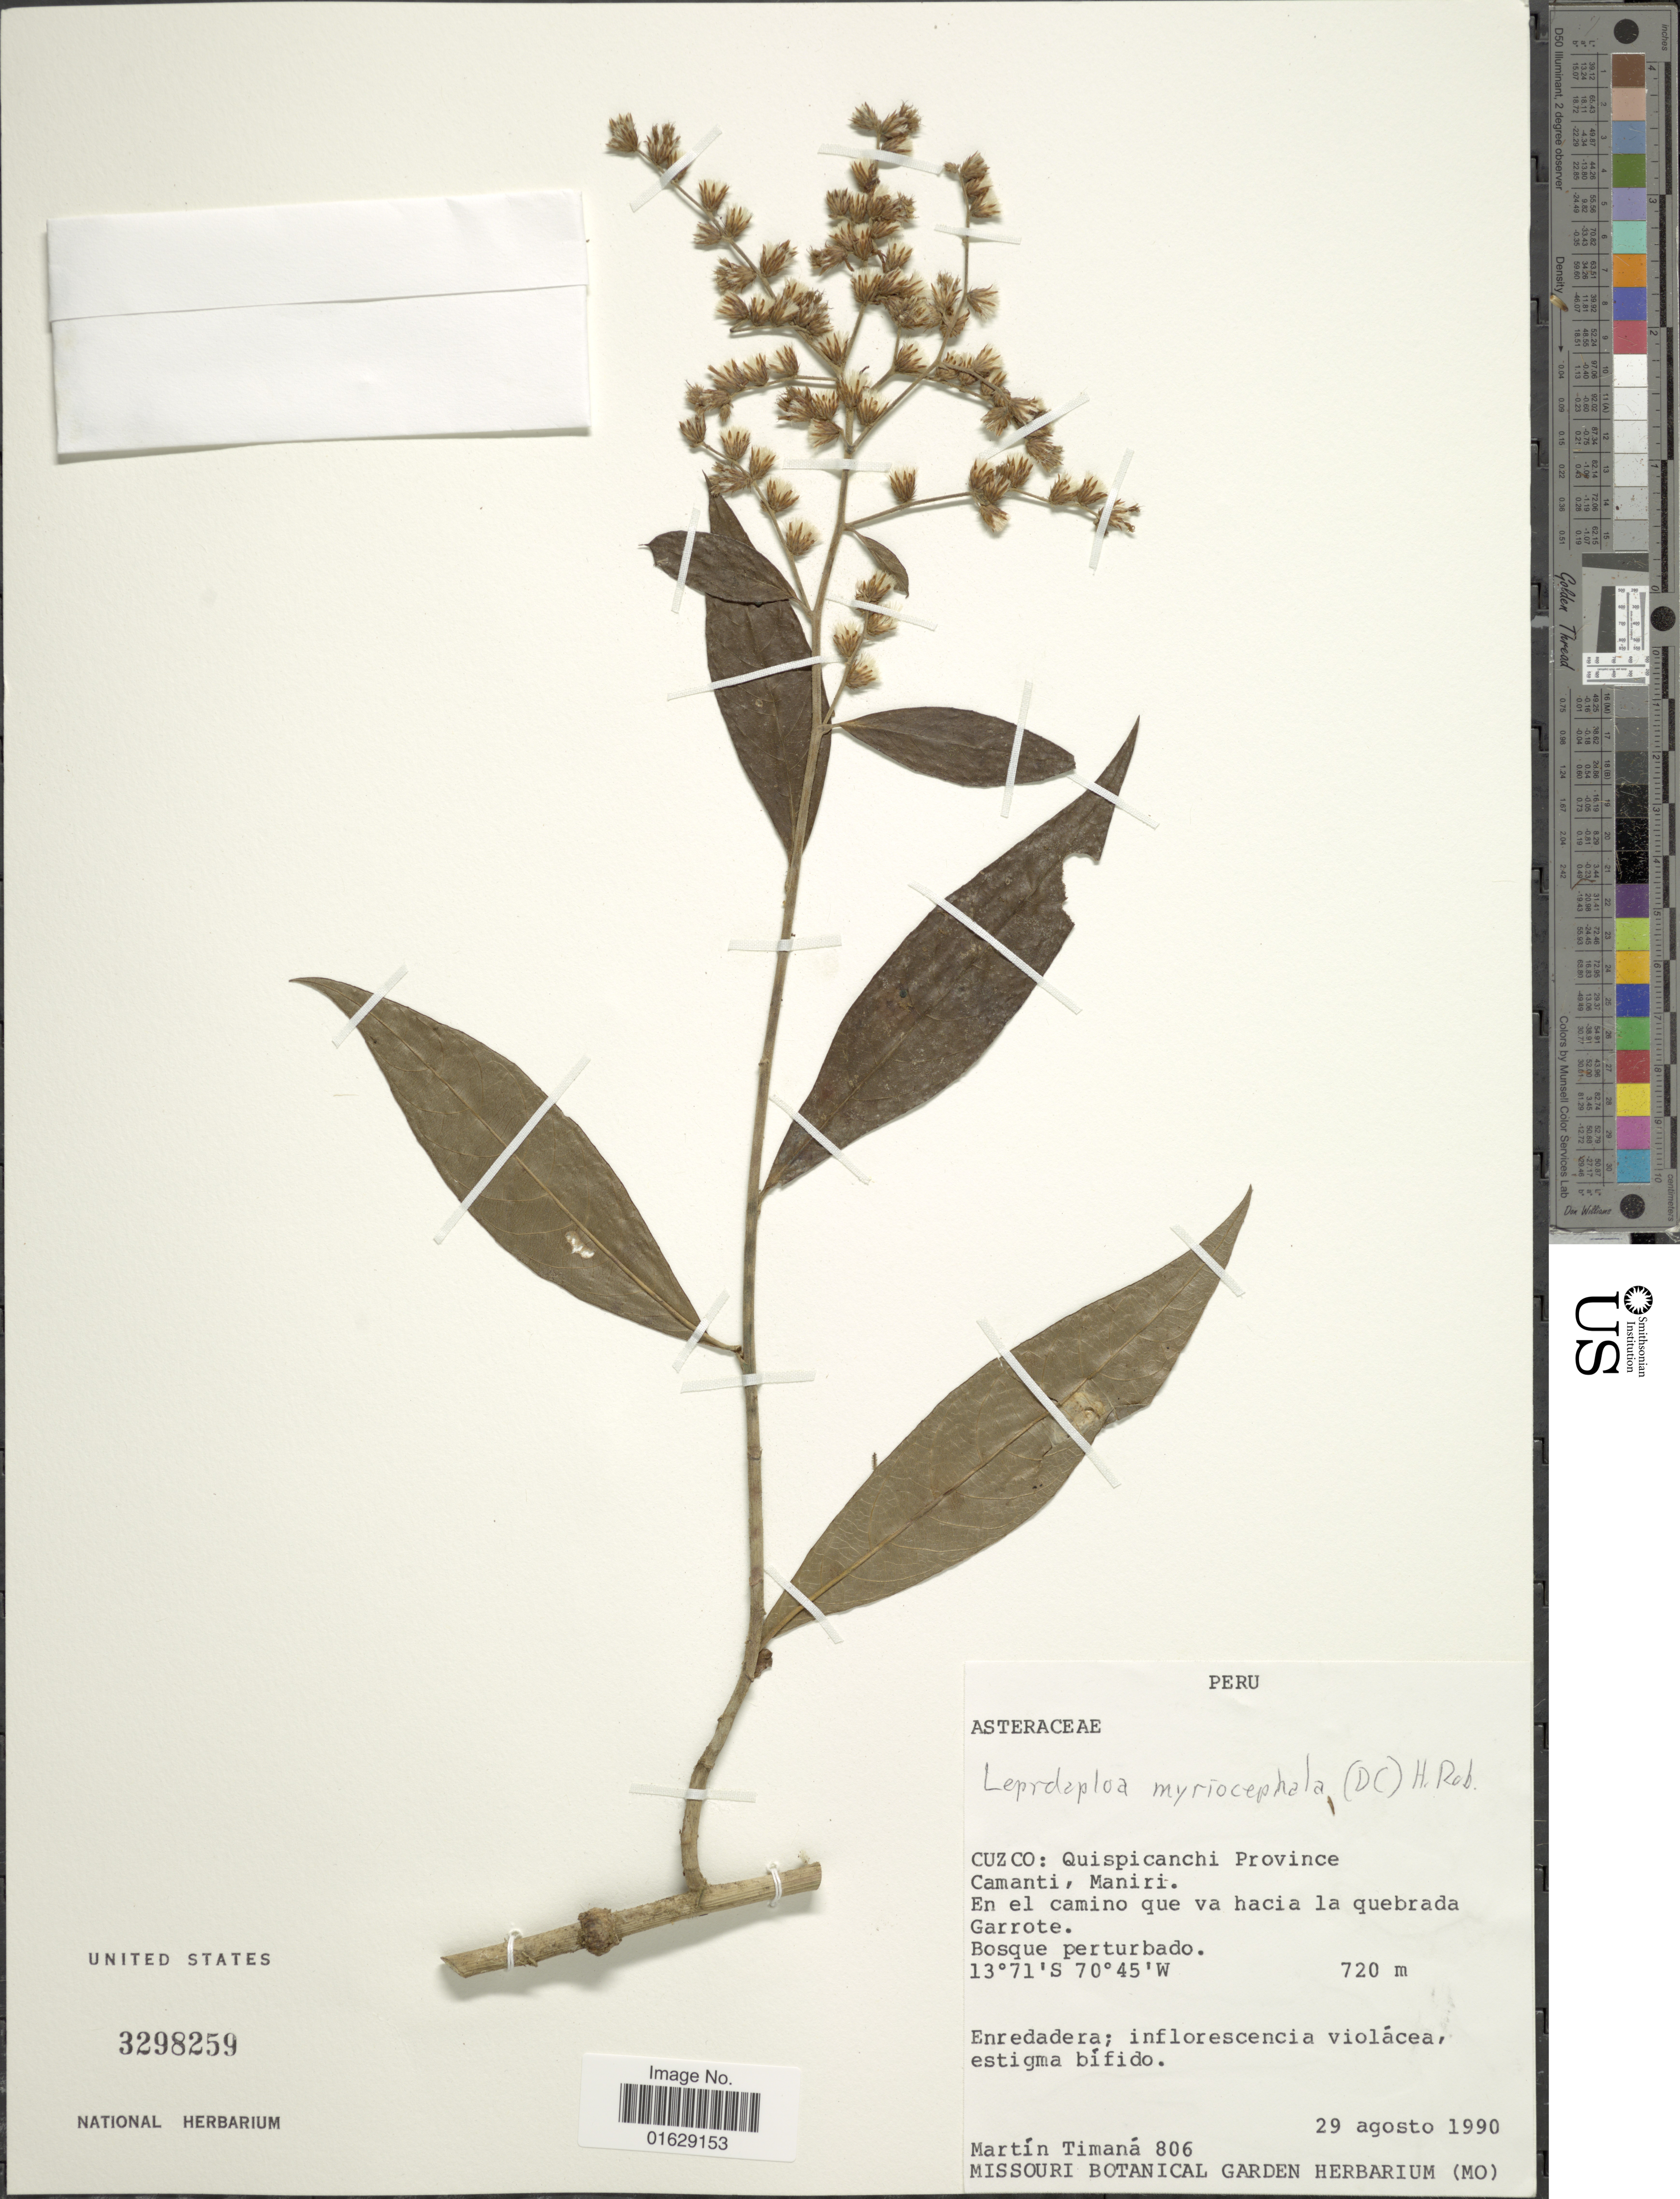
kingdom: Plantae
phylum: Tracheophyta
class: Magnoliopsida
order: Asterales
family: Asteraceae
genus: Lepidaploa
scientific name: Lepidaploa myriocephala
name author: (DC.) H. Rob.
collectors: M. E. Timaná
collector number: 806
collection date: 1990-08-29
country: Peru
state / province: Cusco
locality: Cuzco: Quispicanchi Province, Camanti, Maniri, en el Camino que va hacia la quebrada Garrote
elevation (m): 720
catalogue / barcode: US 3298259